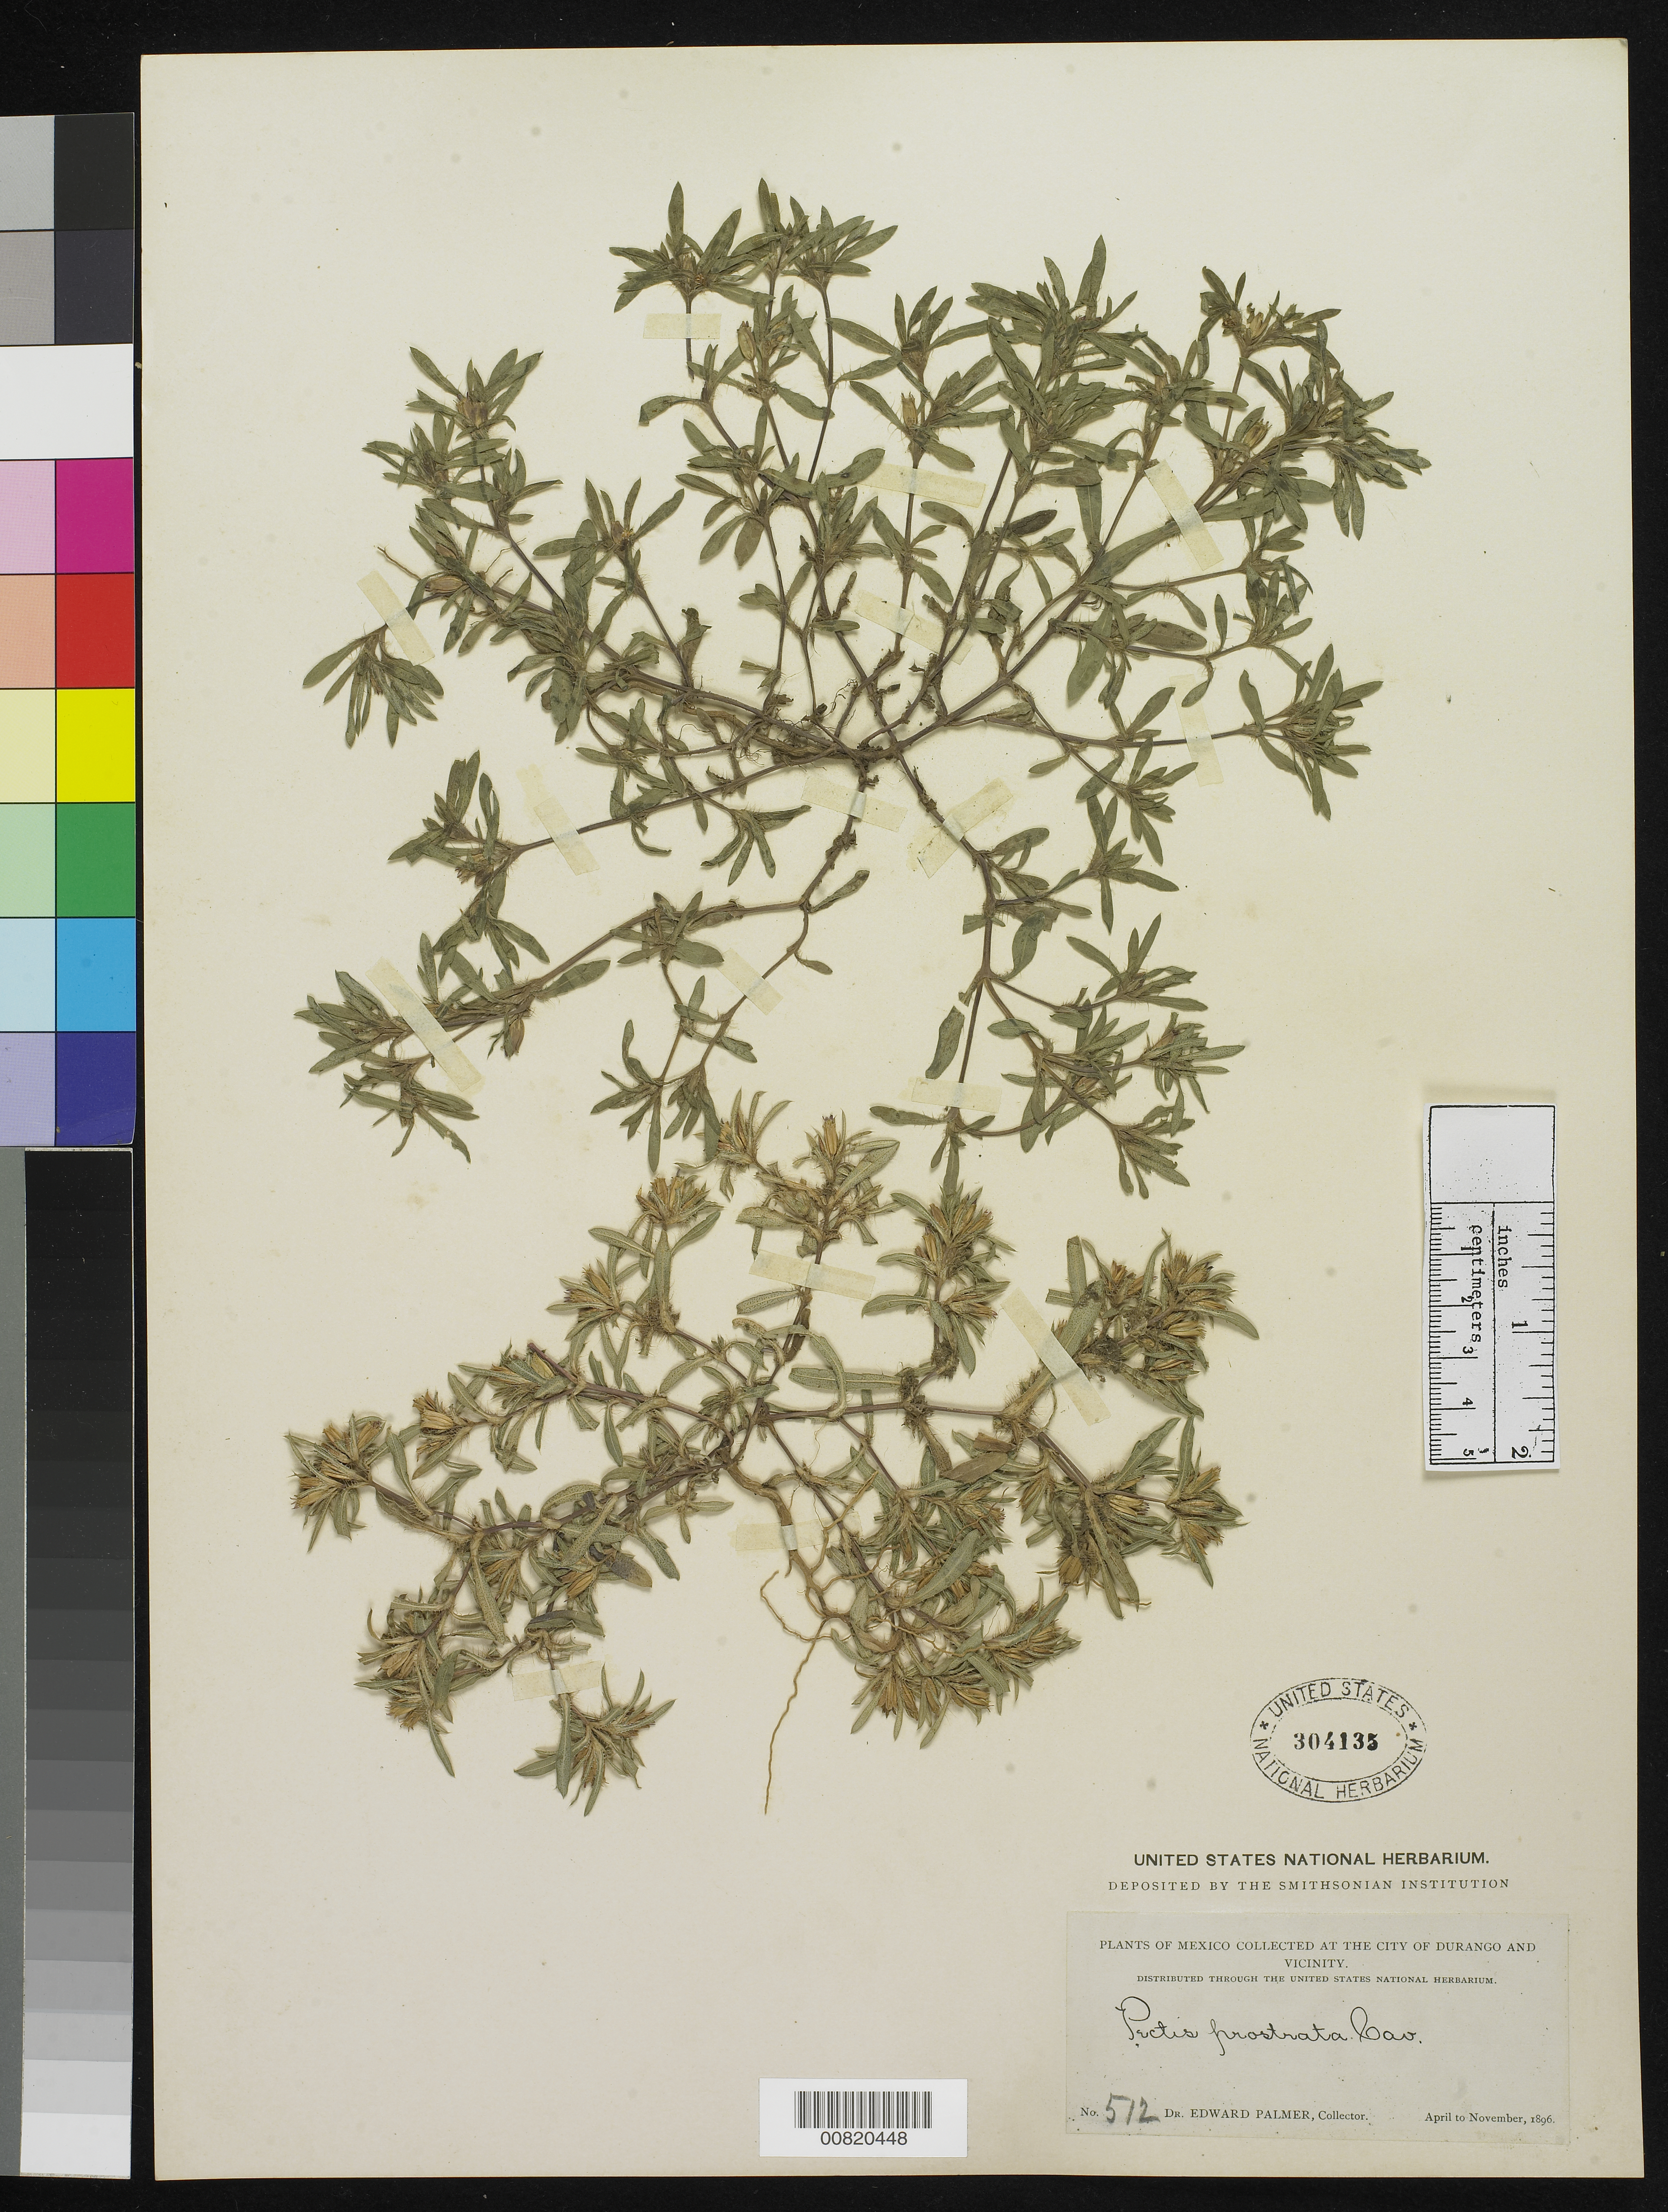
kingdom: Plantae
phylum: Tracheophyta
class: Magnoliopsida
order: Asterales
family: Asteraceae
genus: Pectis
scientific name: Pectis prostrata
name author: Cav.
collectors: E. Palmer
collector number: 512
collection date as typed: Apr 1896 to -- Nov 1896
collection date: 1896-04/1896-11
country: Mexico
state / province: Durango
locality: City of Durango and vicinity.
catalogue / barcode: US 304135